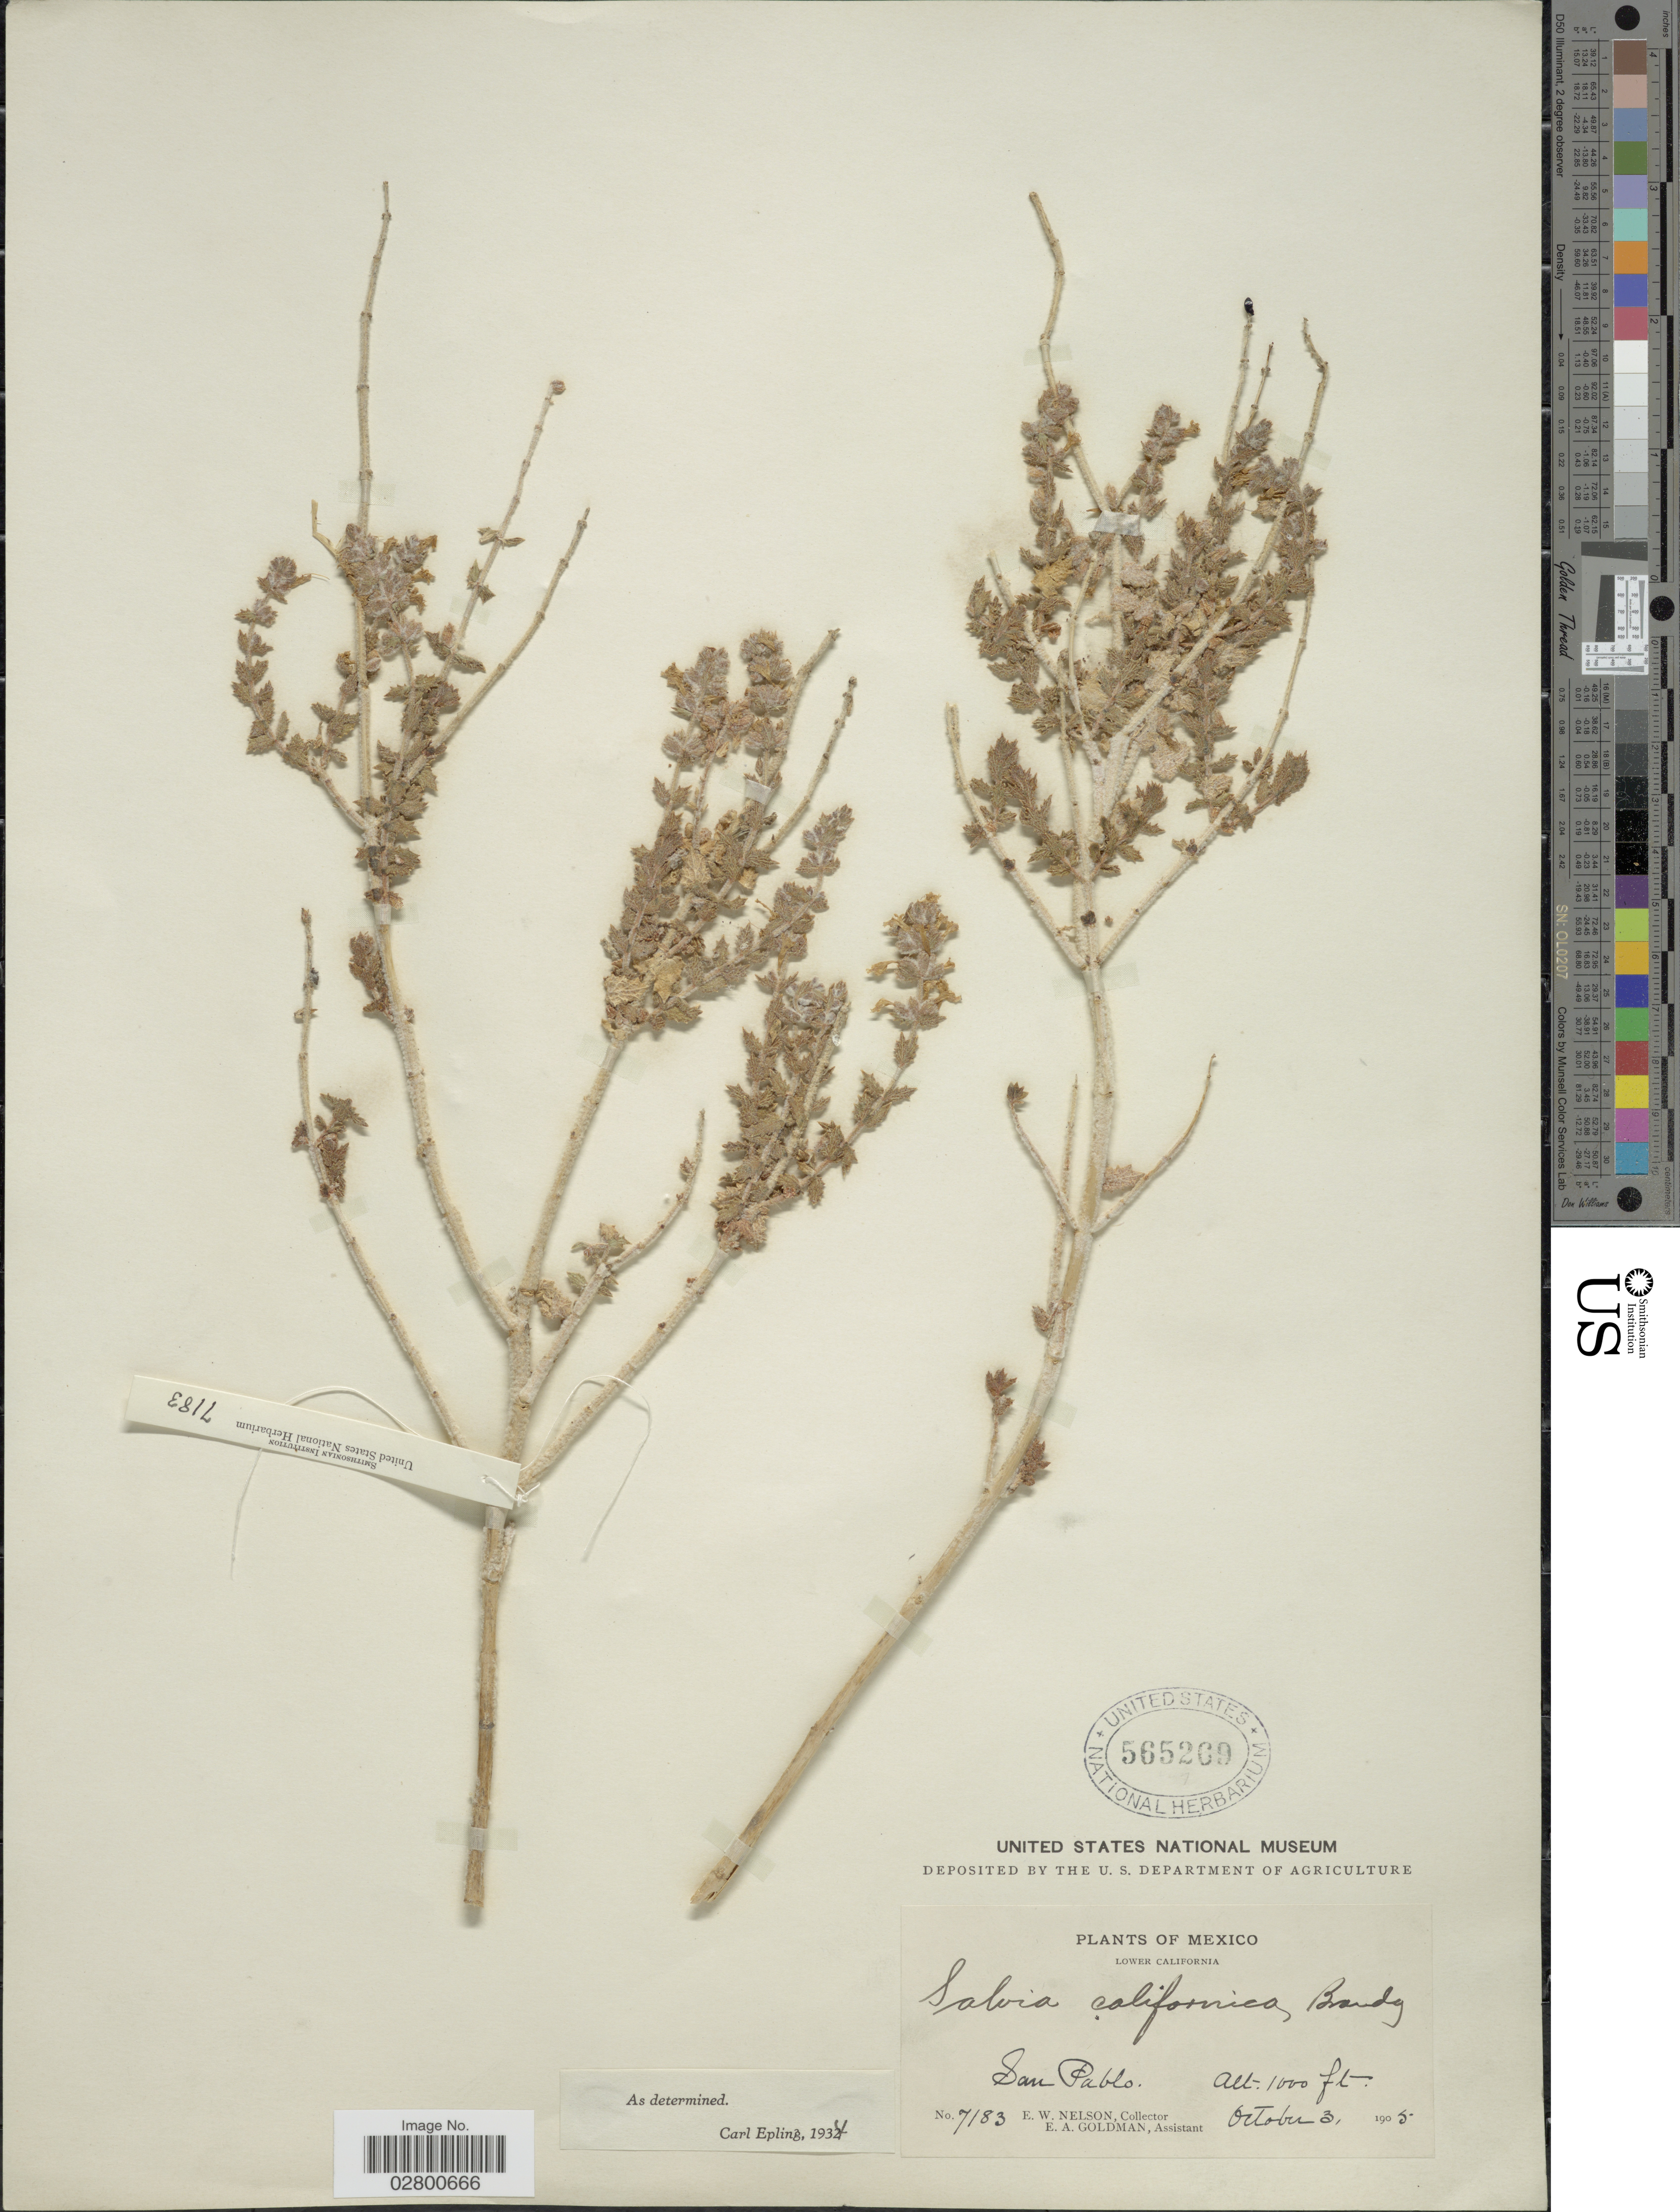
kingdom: Plantae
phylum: Tracheophyta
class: Magnoliopsida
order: Lamiales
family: Lamiaceae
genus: Salvia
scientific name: Salvia californica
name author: Brandegee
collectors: E. W. Nelson & E. A. Goldman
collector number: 7183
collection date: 1905-10-03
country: Mexico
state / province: Baja California Sur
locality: Lower California, San Pablo.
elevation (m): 305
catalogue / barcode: US 565269